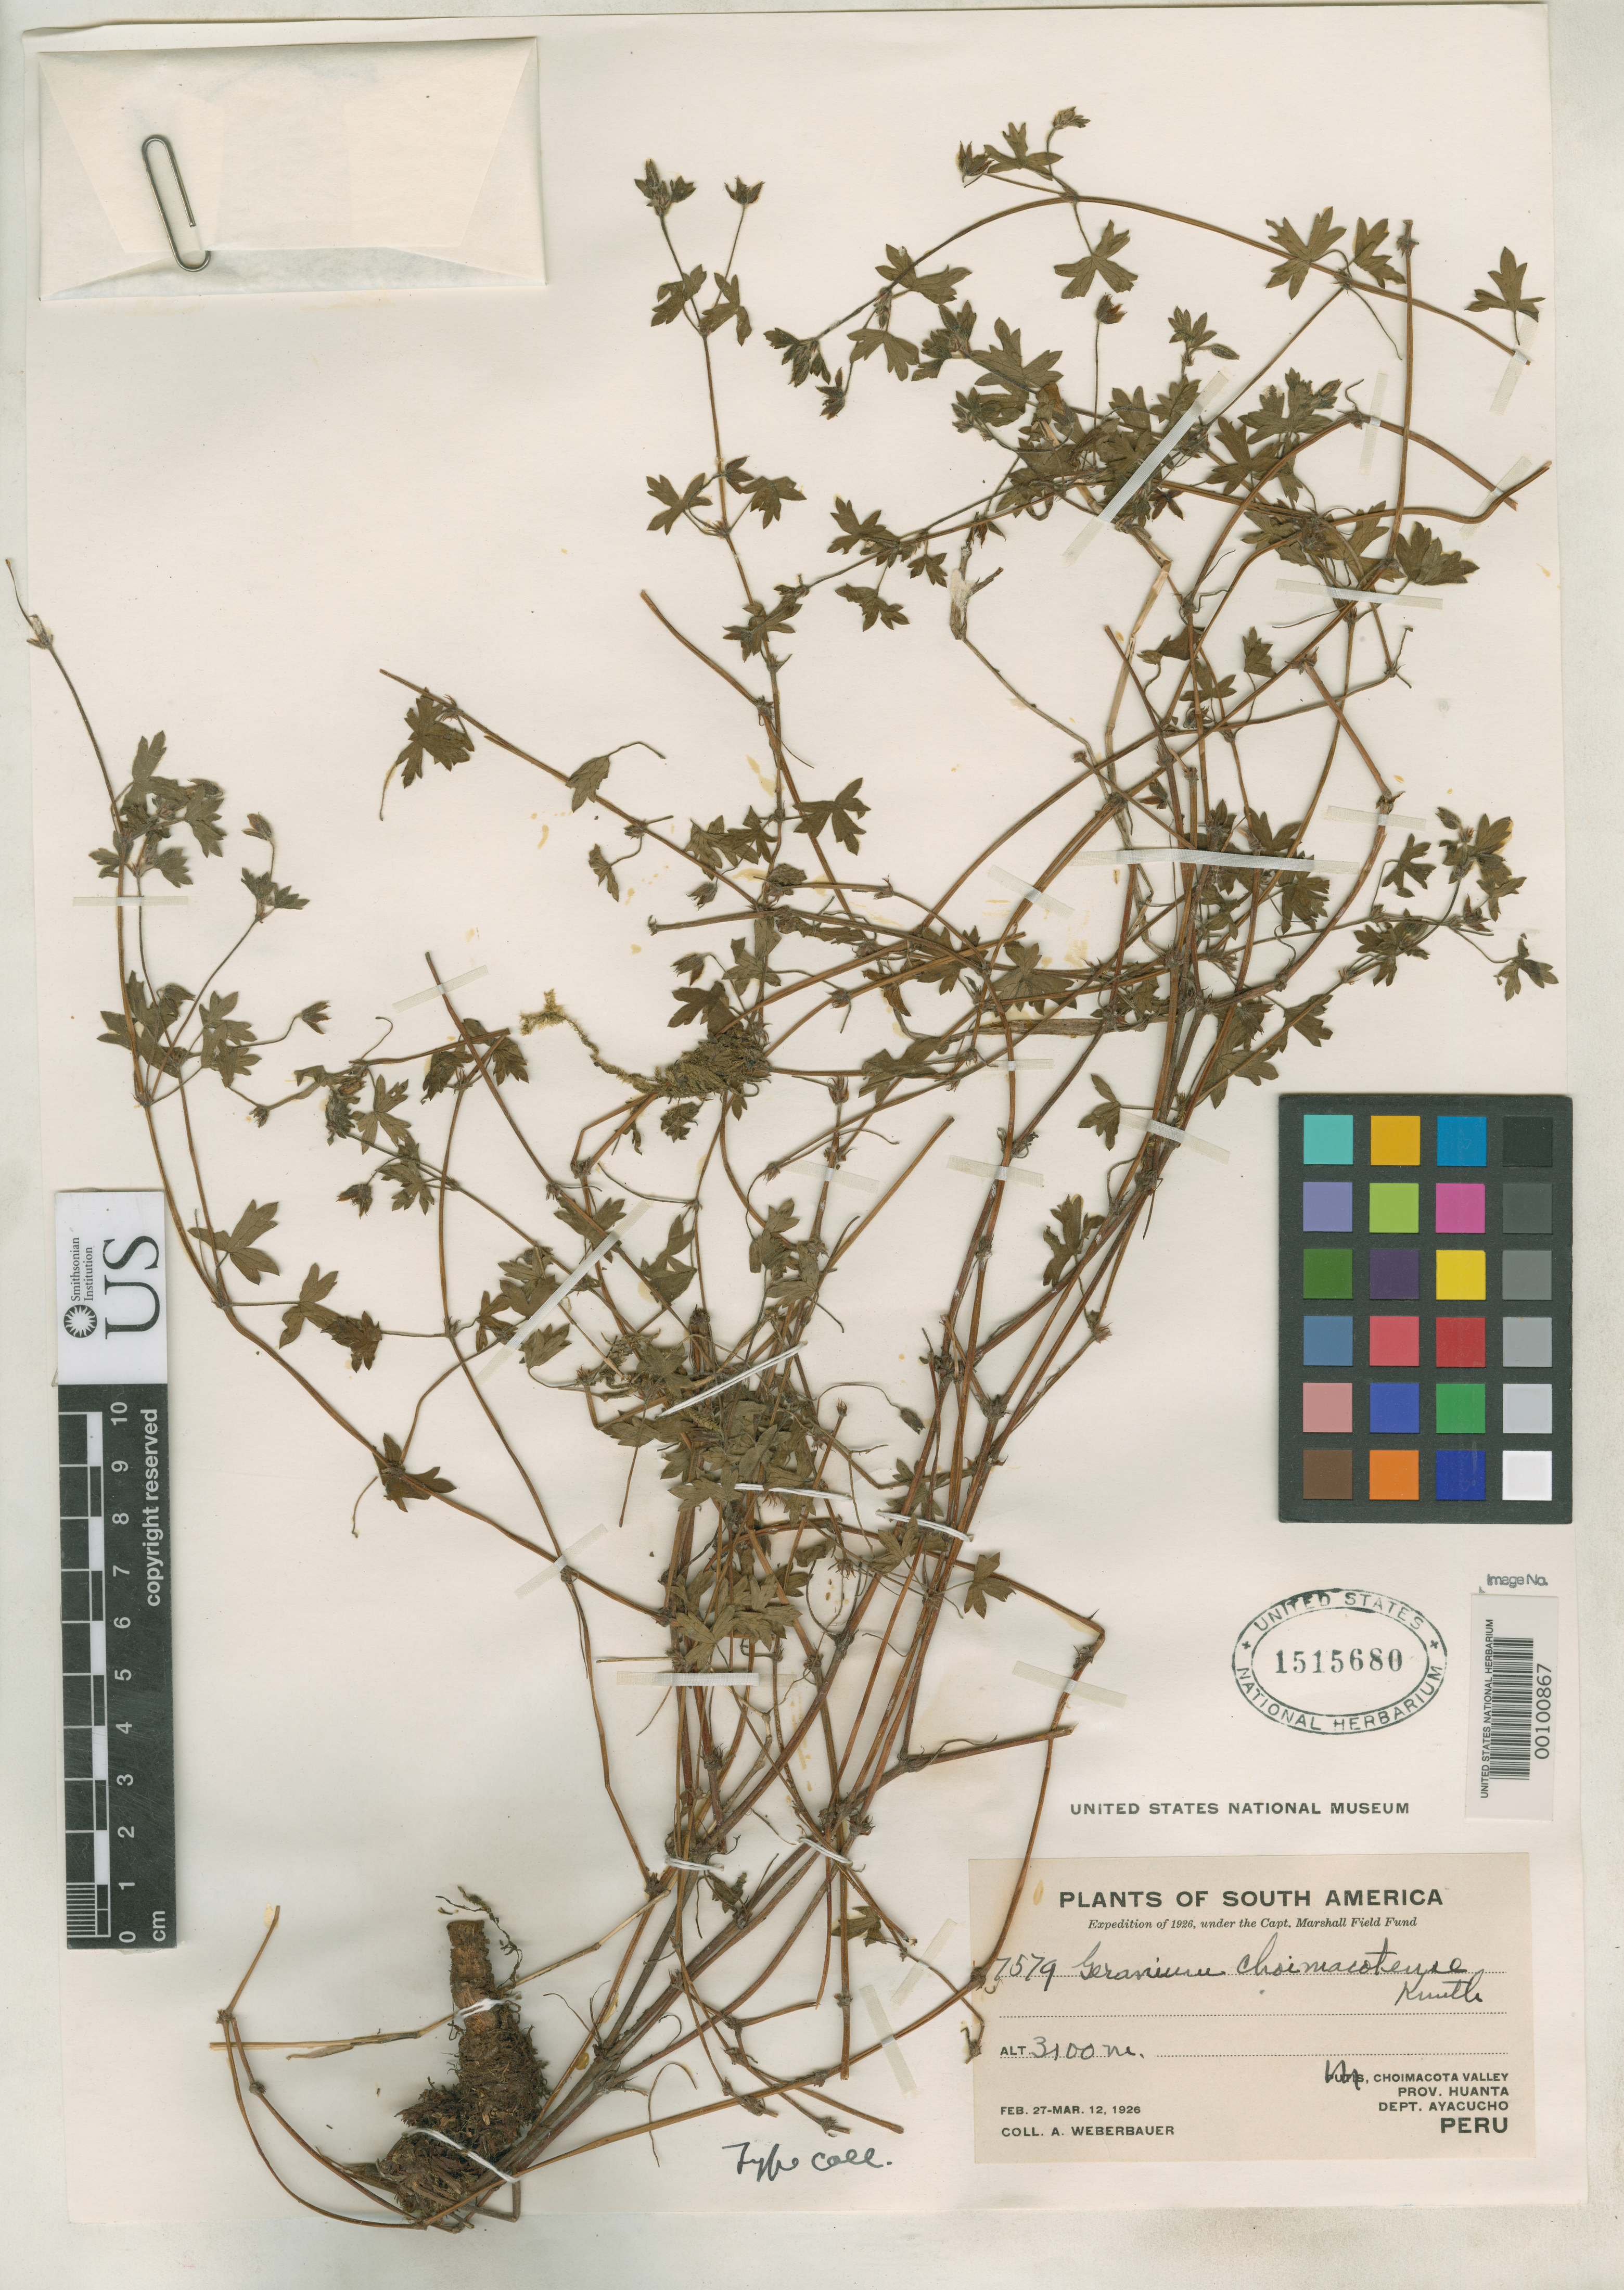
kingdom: Plantae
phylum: Tracheophyta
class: Magnoliopsida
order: Geraniales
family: Geraniaceae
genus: Geranium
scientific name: Geranium choimacotense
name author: R. Knuth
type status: Isotype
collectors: A. Weberbauer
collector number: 7579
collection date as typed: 27 Feb 1926 to 12 Mar 1926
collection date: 1926-02-27/1926-03-12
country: Peru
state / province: Ayacucho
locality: Huanta, Choimacota Valley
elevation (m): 3100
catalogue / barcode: US 1515680